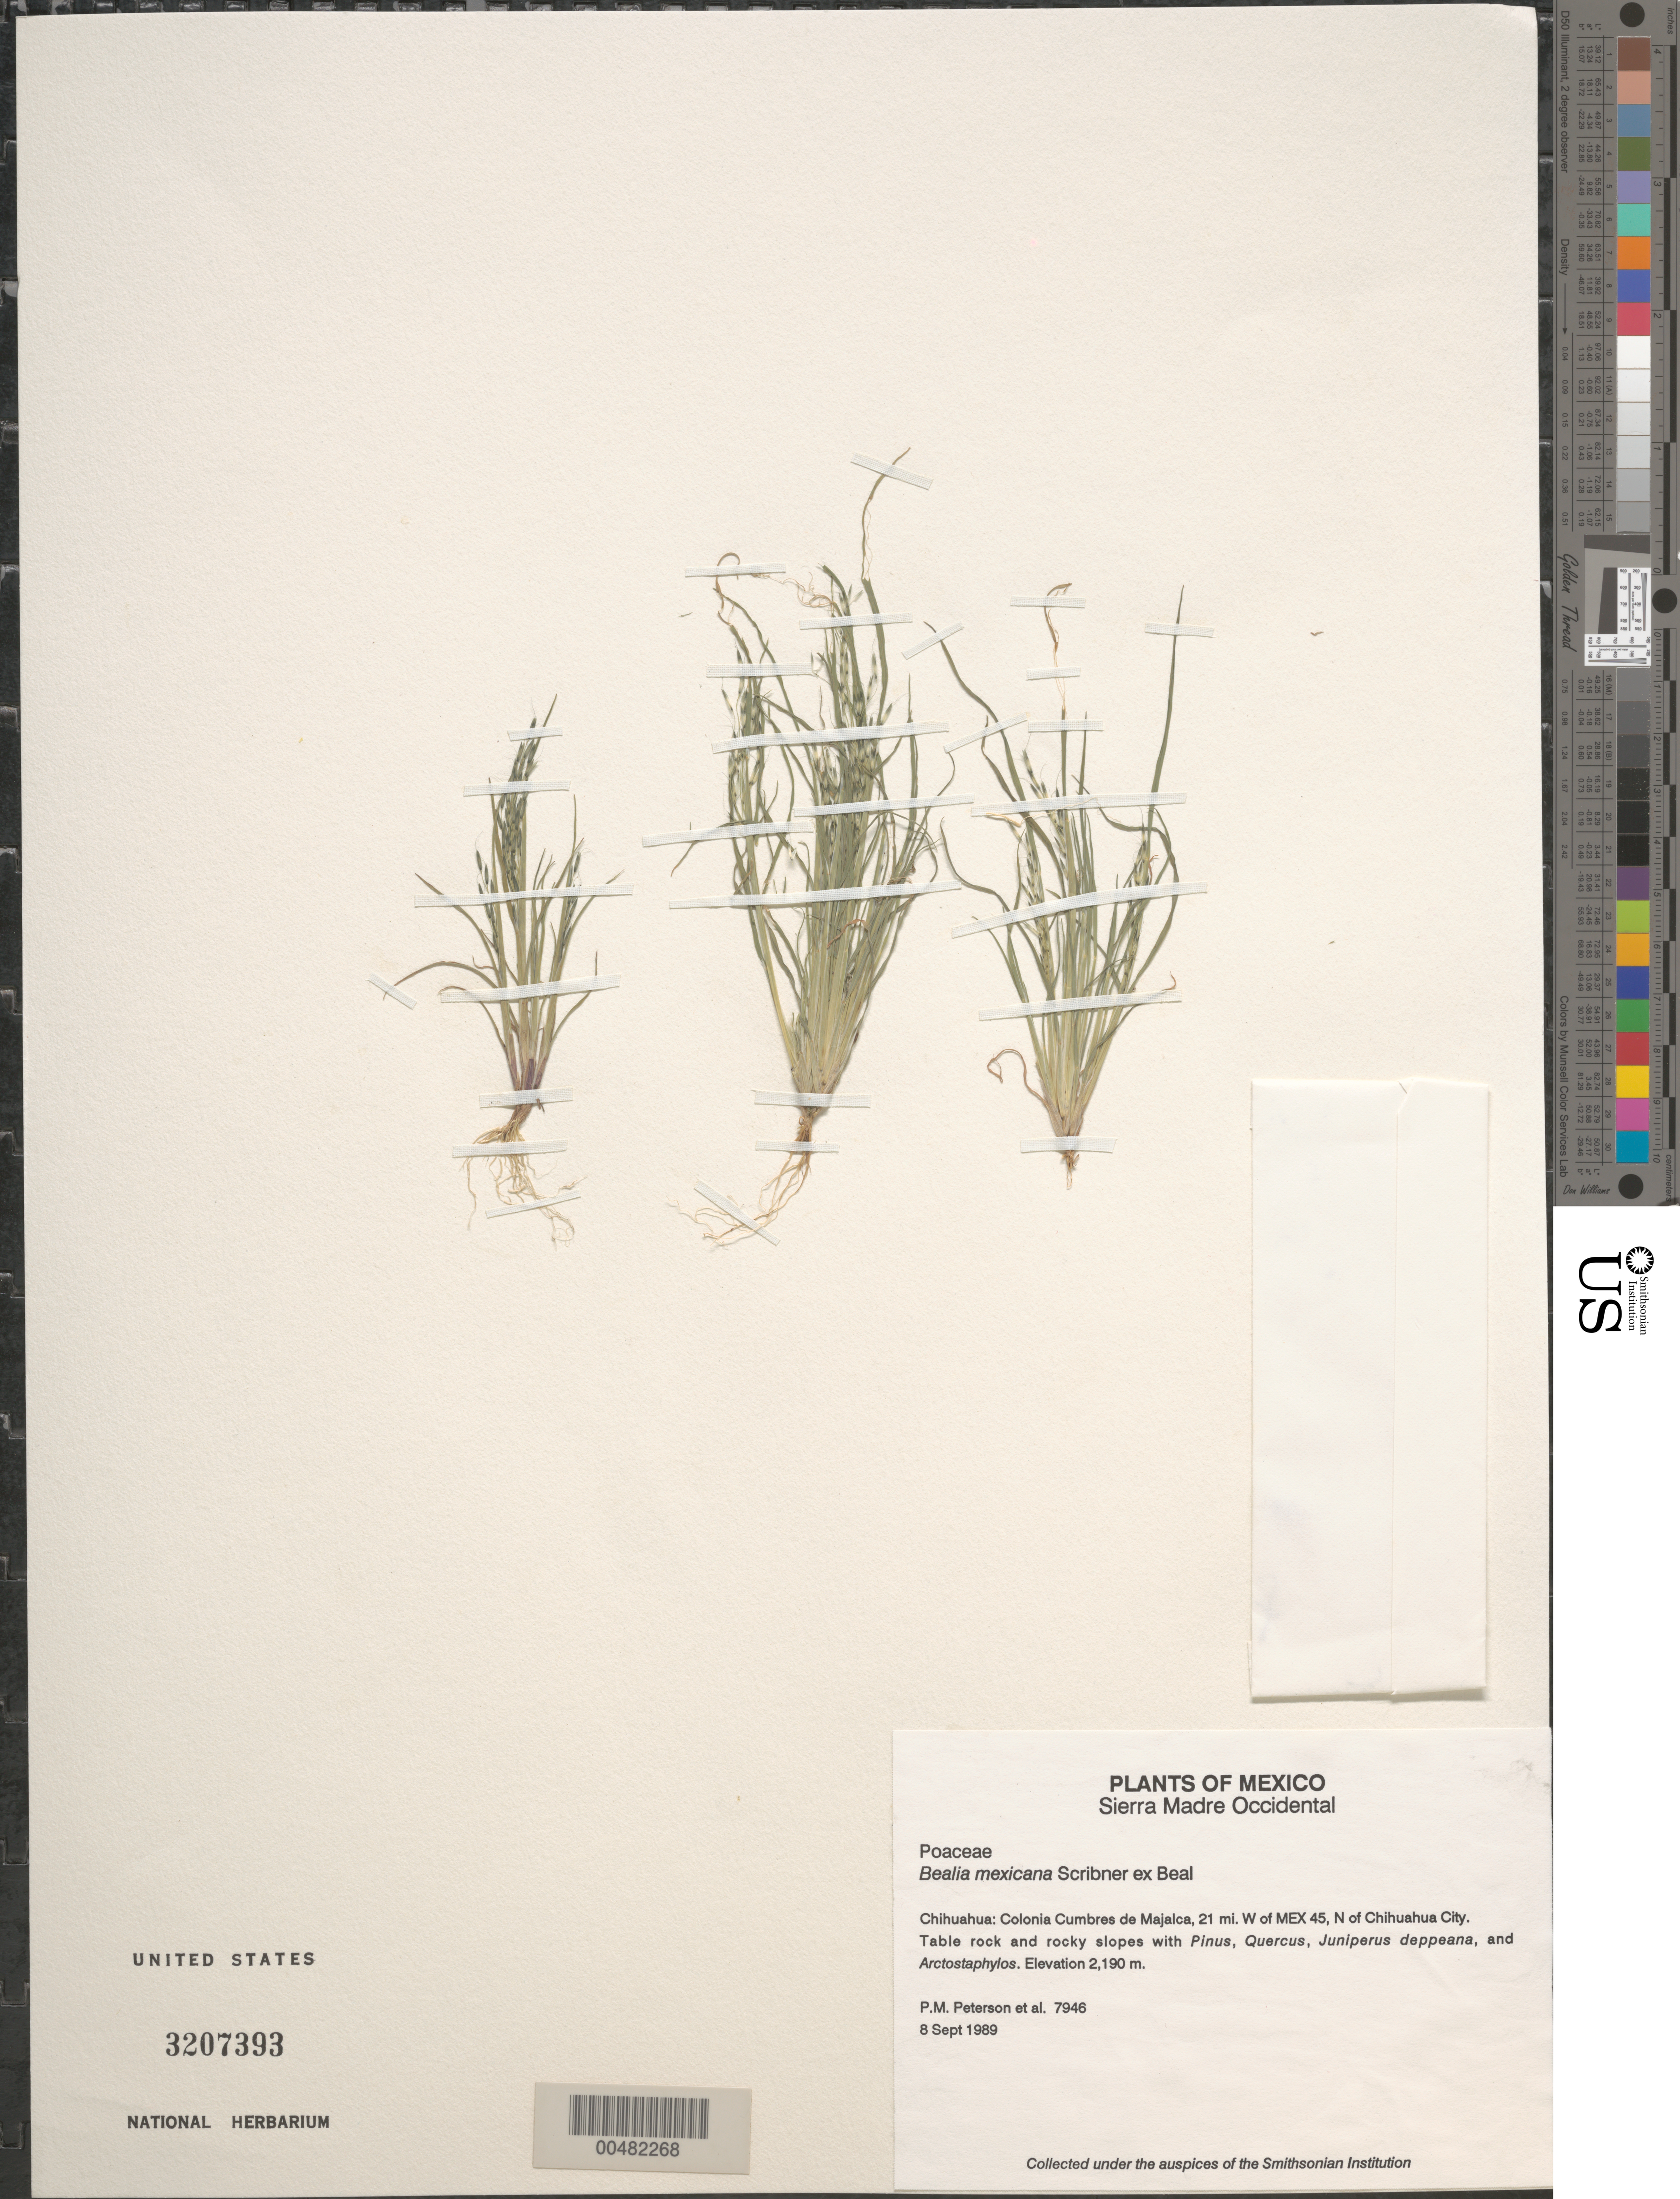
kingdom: Plantae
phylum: Tracheophyta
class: Liliopsida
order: Poales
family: Poaceae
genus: Muhlenbergia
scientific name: Muhlenbergia biloba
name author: Hitchc.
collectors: P. M. Peterson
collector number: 7946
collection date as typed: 8 Sep 1989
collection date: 1989-09-08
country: Mexico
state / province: Chihuahua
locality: Sierra Madre Occidental, Colonia Cumbres de Majalca, 21 mi W of Mex 45, N of Chihuahua City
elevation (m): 2190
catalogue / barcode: US 3207393